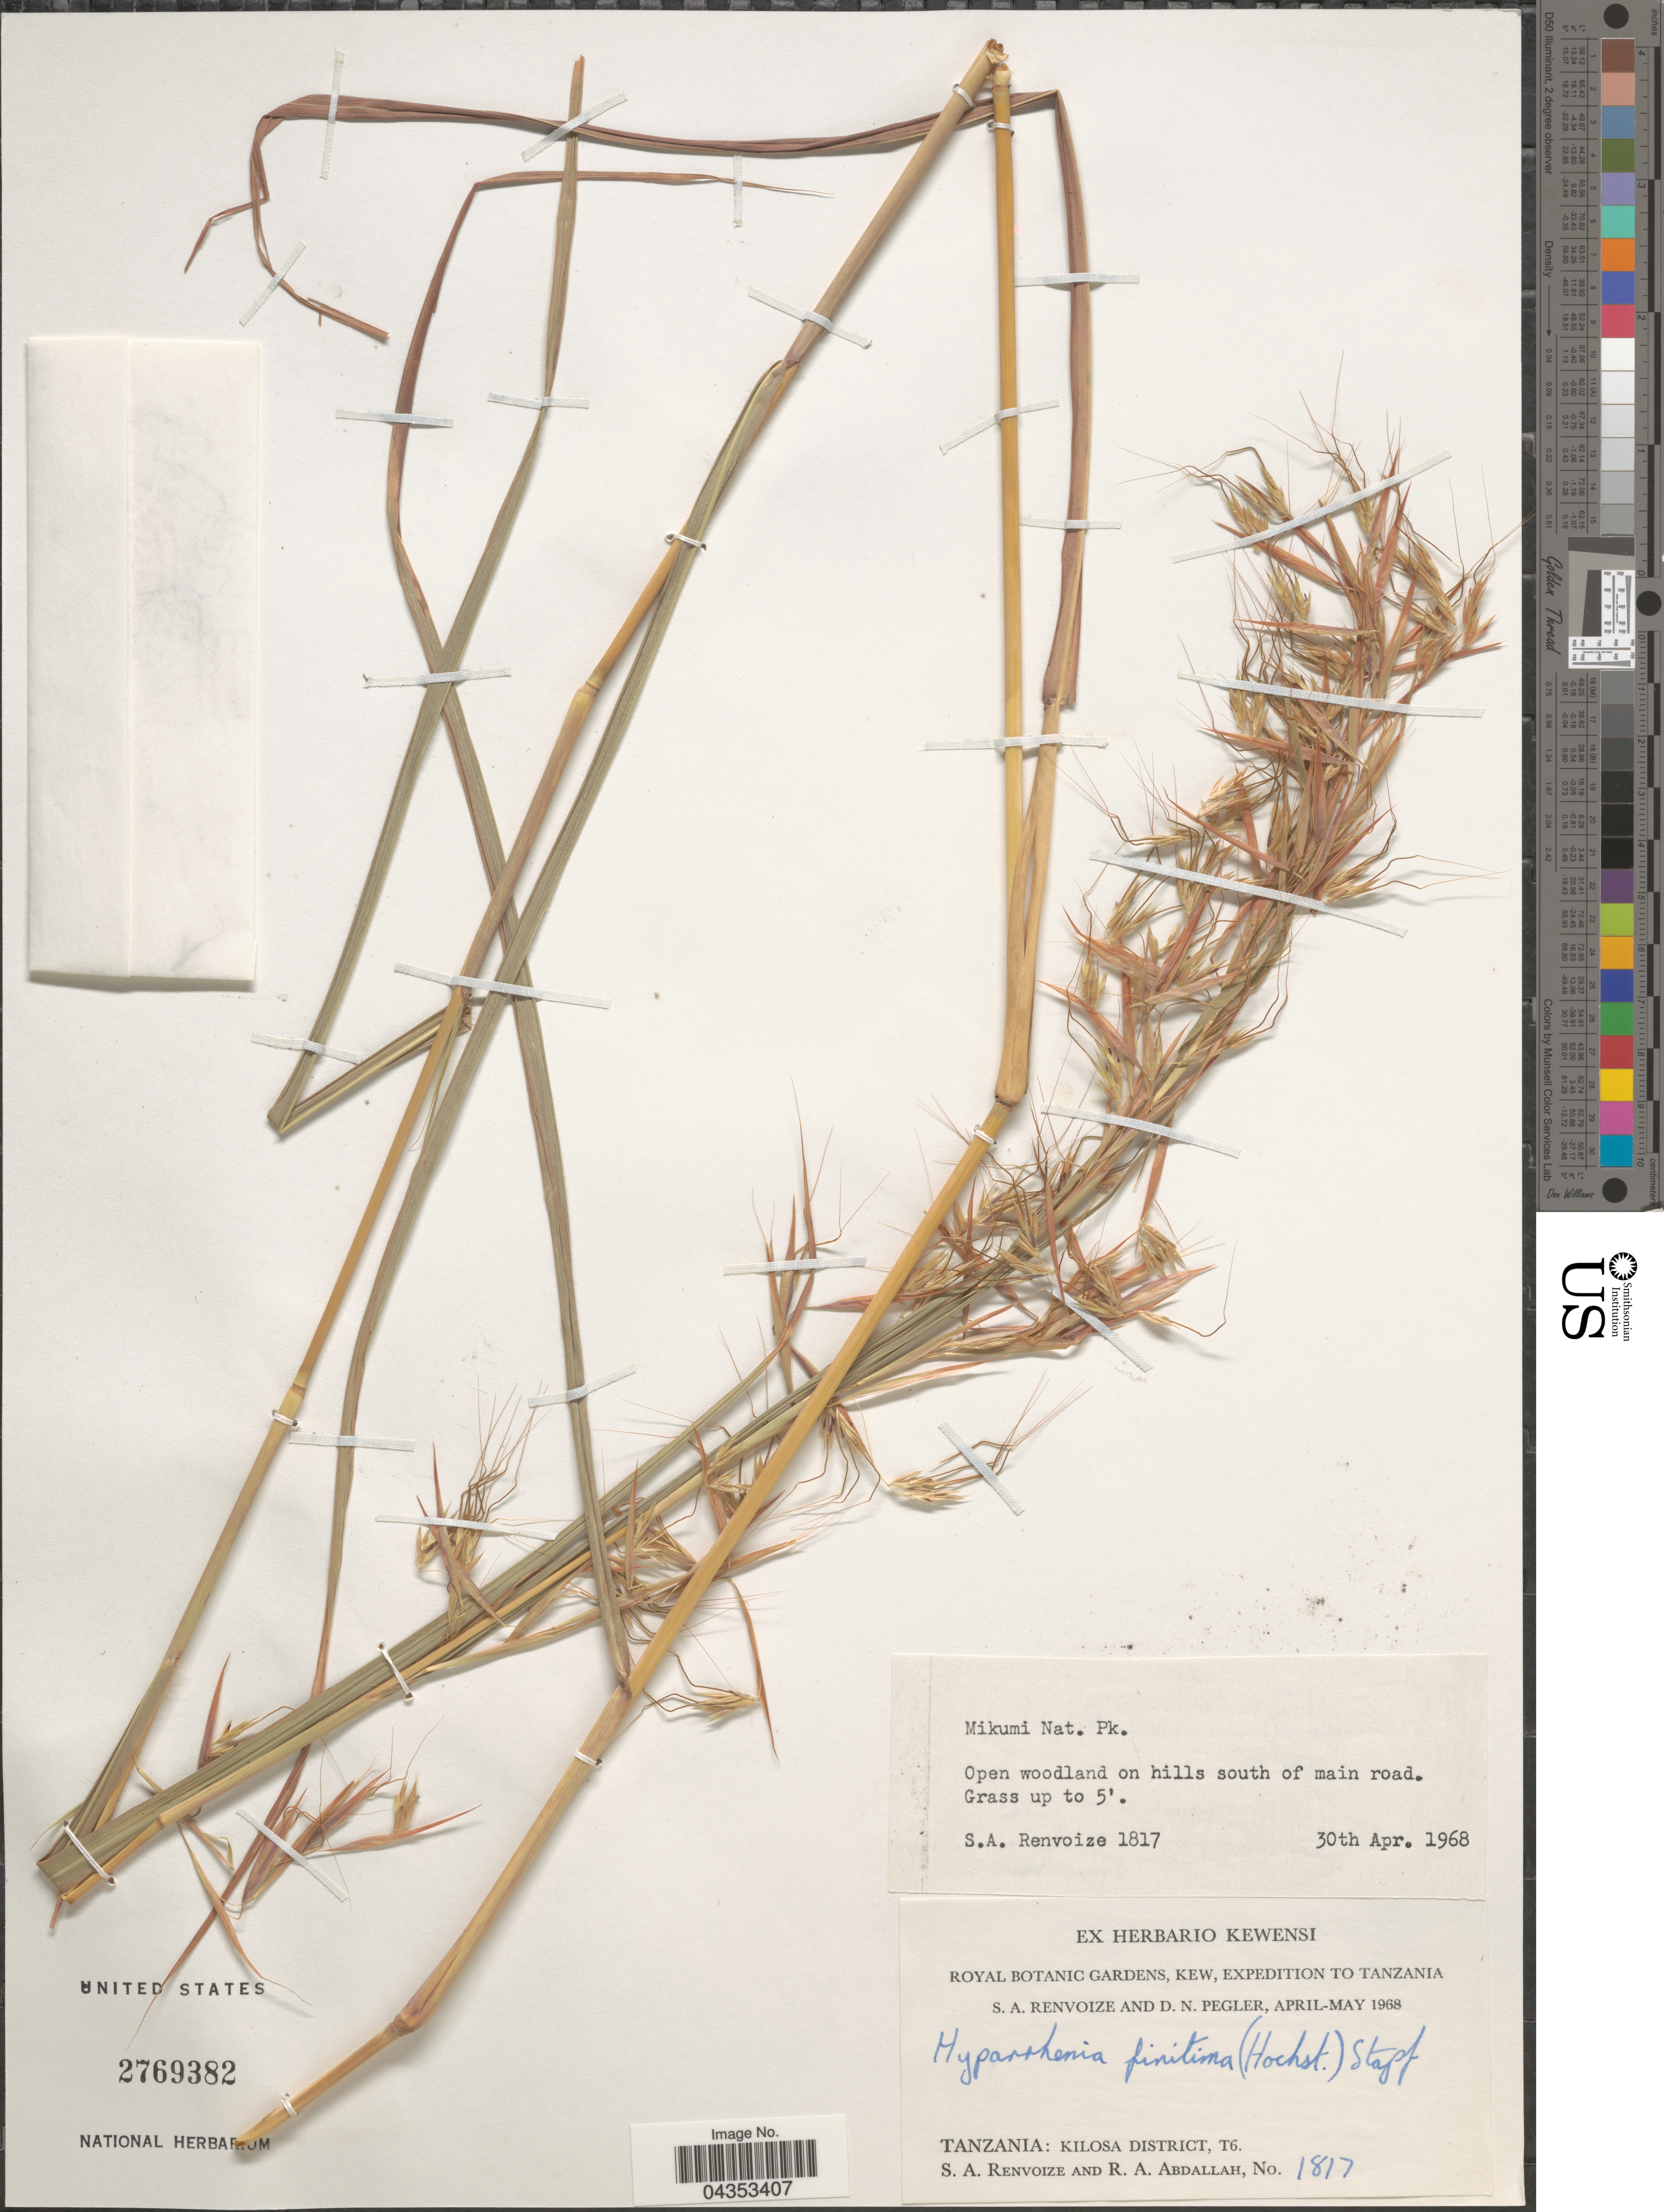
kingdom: Plantae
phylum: Tracheophyta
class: Liliopsida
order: Poales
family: Poaceae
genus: Hyparrhenia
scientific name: Hyparrhenia finitima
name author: (Hochst. ex A. Rich.) Stapf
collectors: S. A. Renvoize & R. Abdallah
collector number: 1817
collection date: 1968-04-30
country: Tanzania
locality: Mikumi Nat. Pk. Open woodland on hills south of main road. Royal Botanic Gardens, Kew, Expedition to Tanzania. Kilosa District, T6.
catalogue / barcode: US 2769382